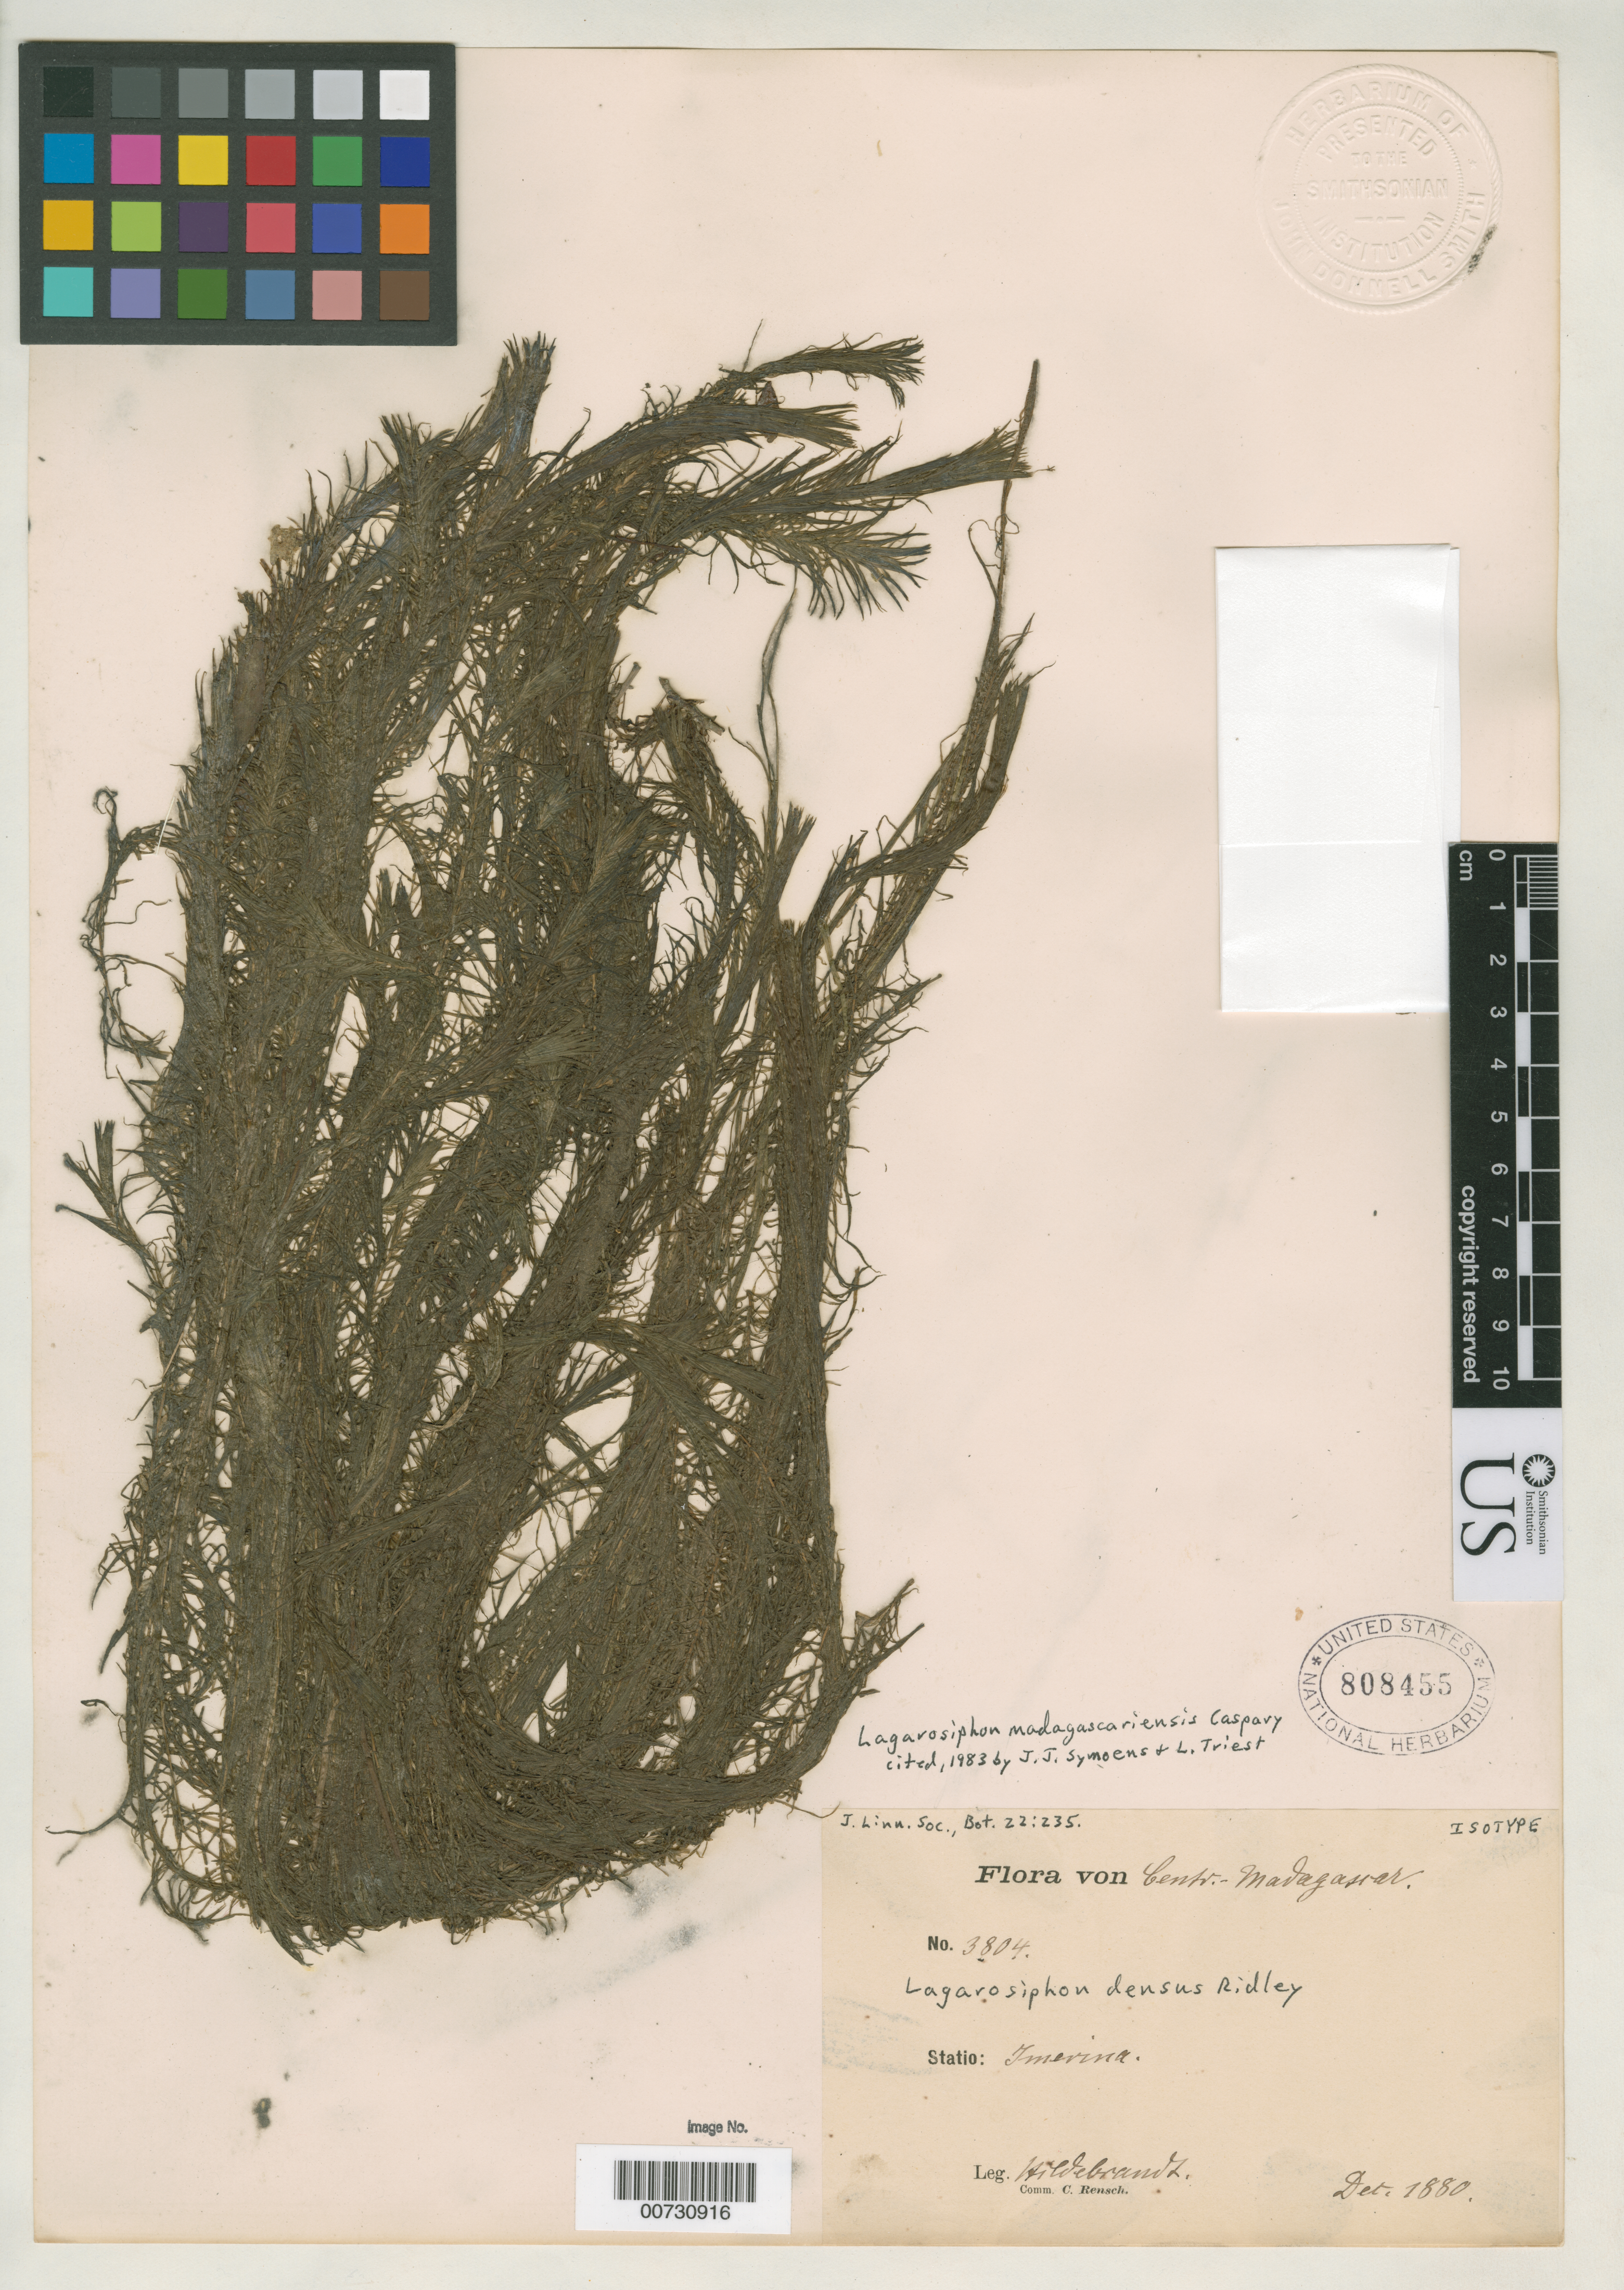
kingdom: Plantae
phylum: Tracheophyta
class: Liliopsida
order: Alismatales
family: Hydrocharitaceae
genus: Lagarosiphon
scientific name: Lagarosiphon densus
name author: Ridl.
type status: Isotype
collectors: J. Hildebrandt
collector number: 3804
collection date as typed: Dec 1880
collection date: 1880-12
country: Madagascar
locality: Imerina.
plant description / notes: Cited 1983 by J.J. Symoens & L. Triest, Bull. Jard. Bot. Belg. 53: __.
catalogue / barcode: US 808455